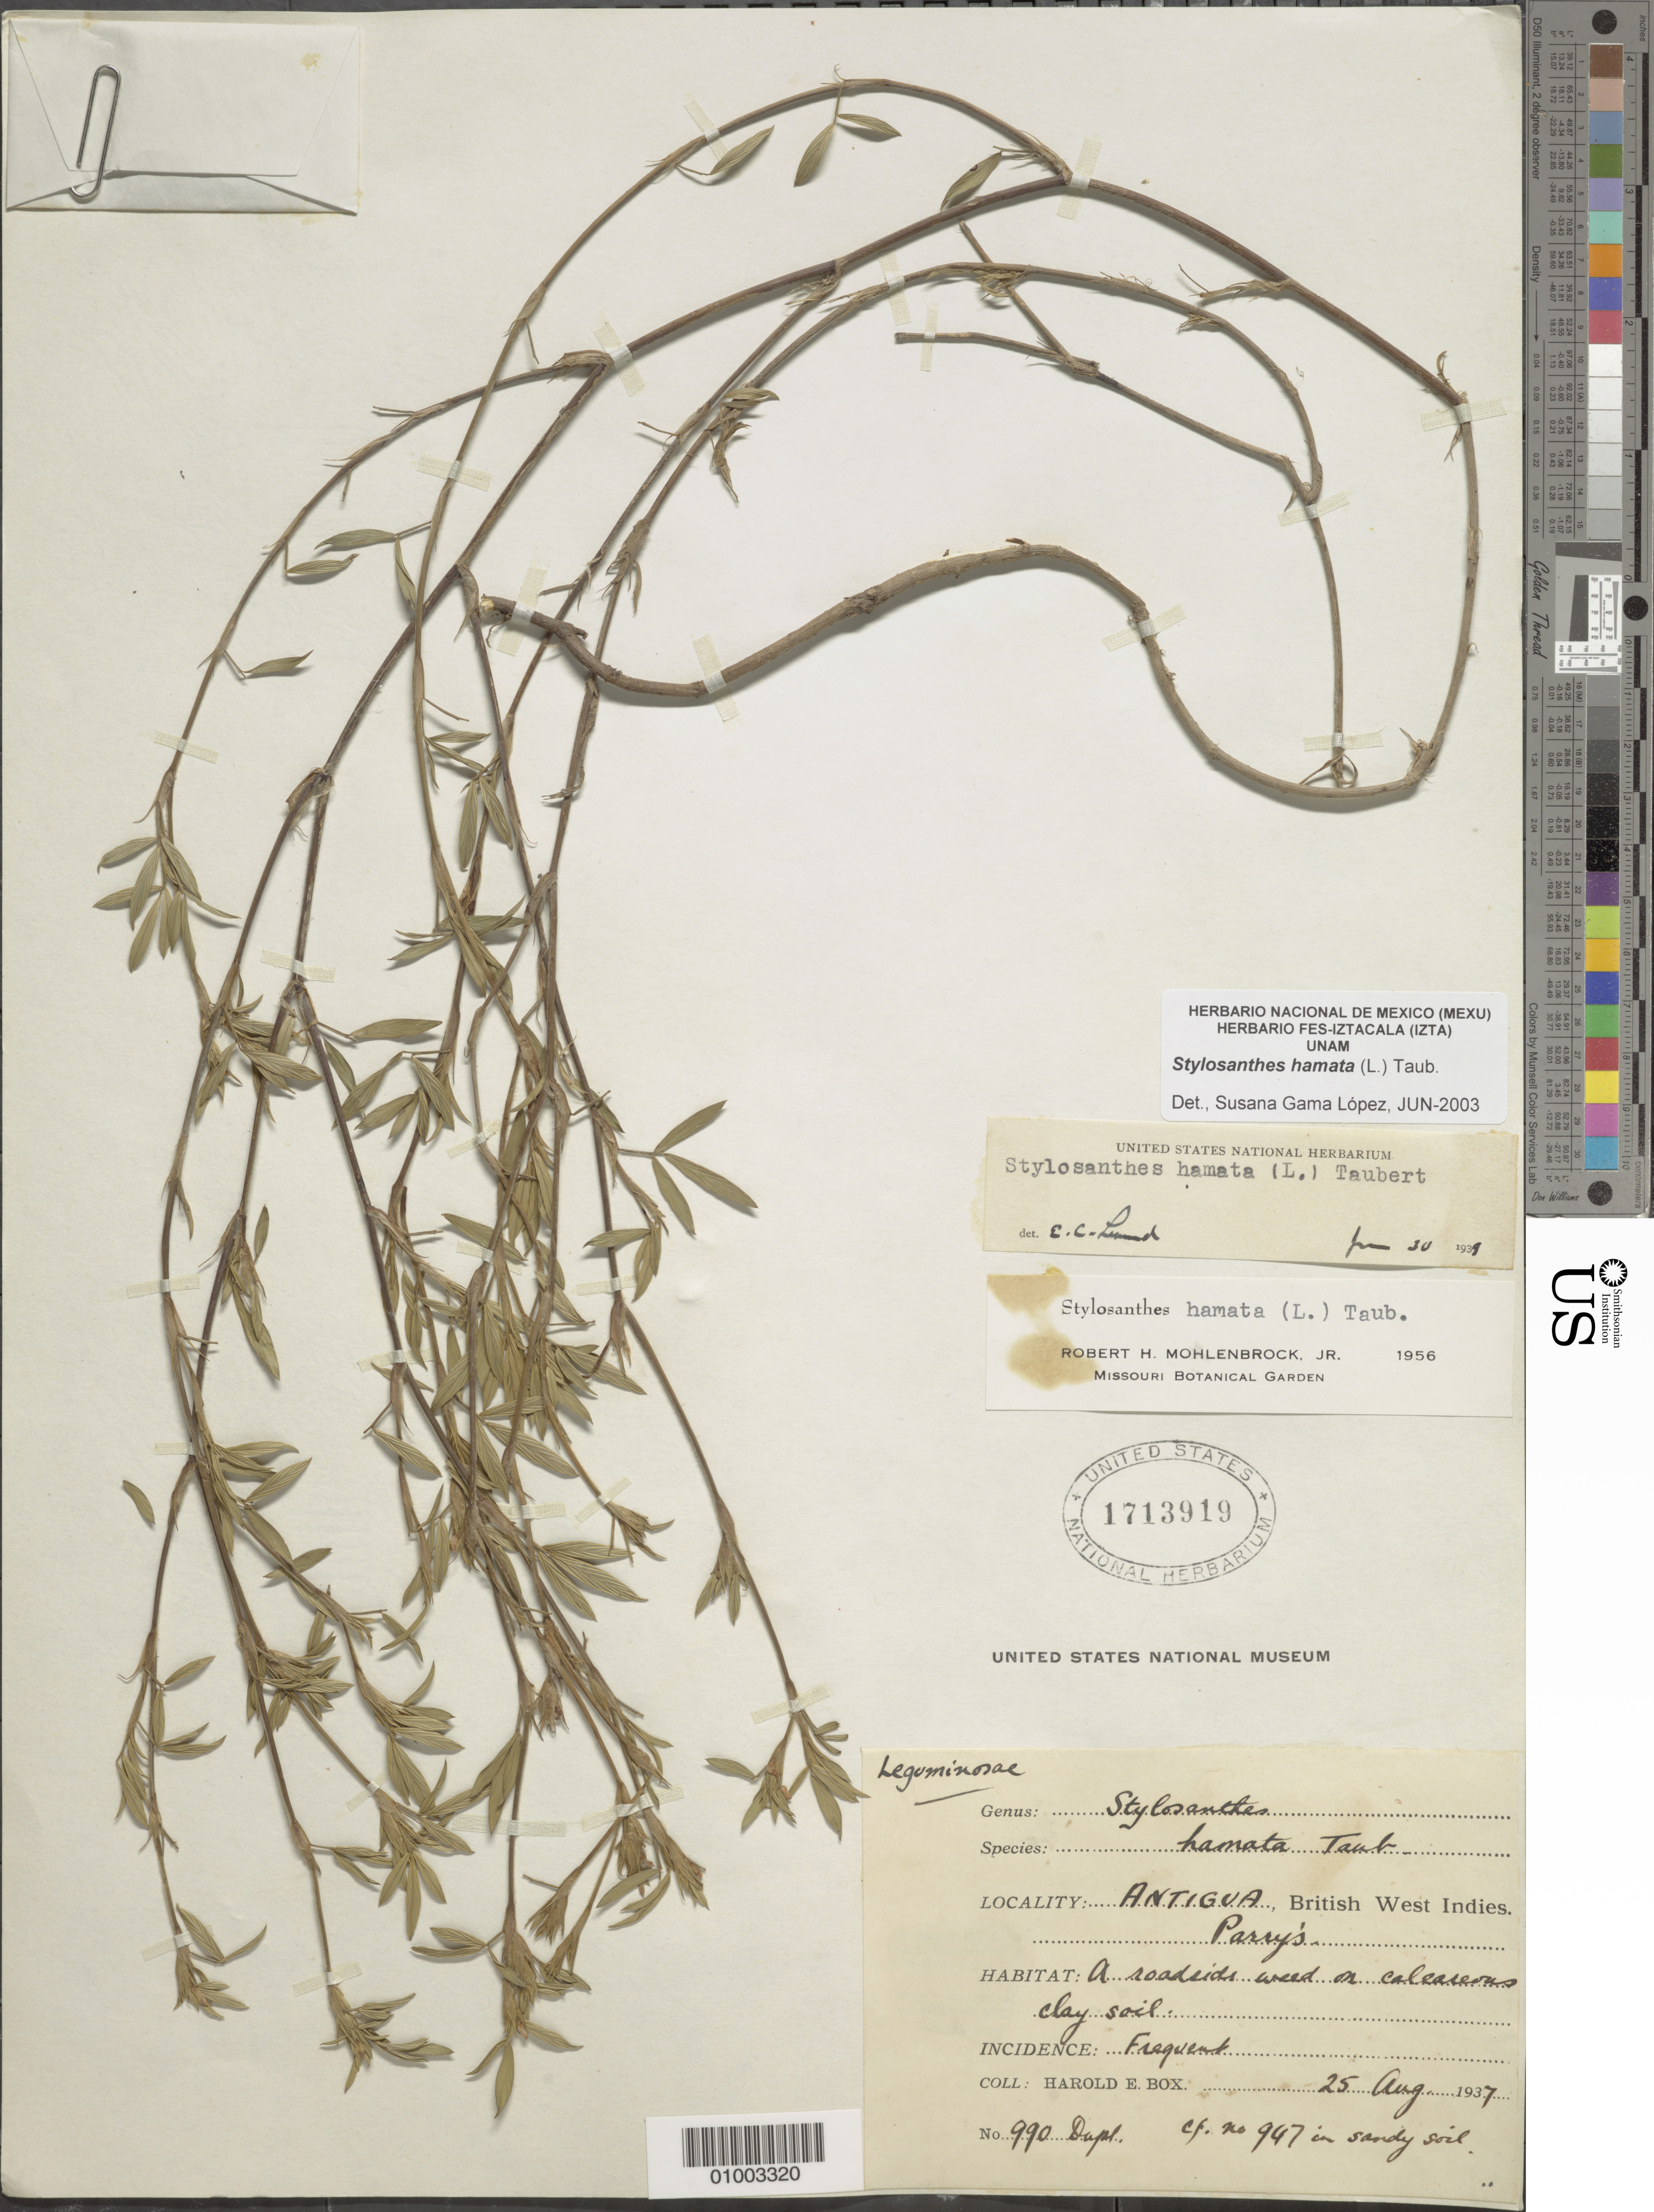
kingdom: Plantae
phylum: Tracheophyta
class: Magnoliopsida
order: Fabales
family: Fabaceae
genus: Stylosanthes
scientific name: Stylosanthes hamata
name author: (L.) Taub.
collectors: H. E. Box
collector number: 990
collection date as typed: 25 Aug 1937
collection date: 1937-08-25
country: Antigua and Barbuda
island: Antigua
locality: Parry's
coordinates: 0 N, 0 E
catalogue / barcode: US 1713919